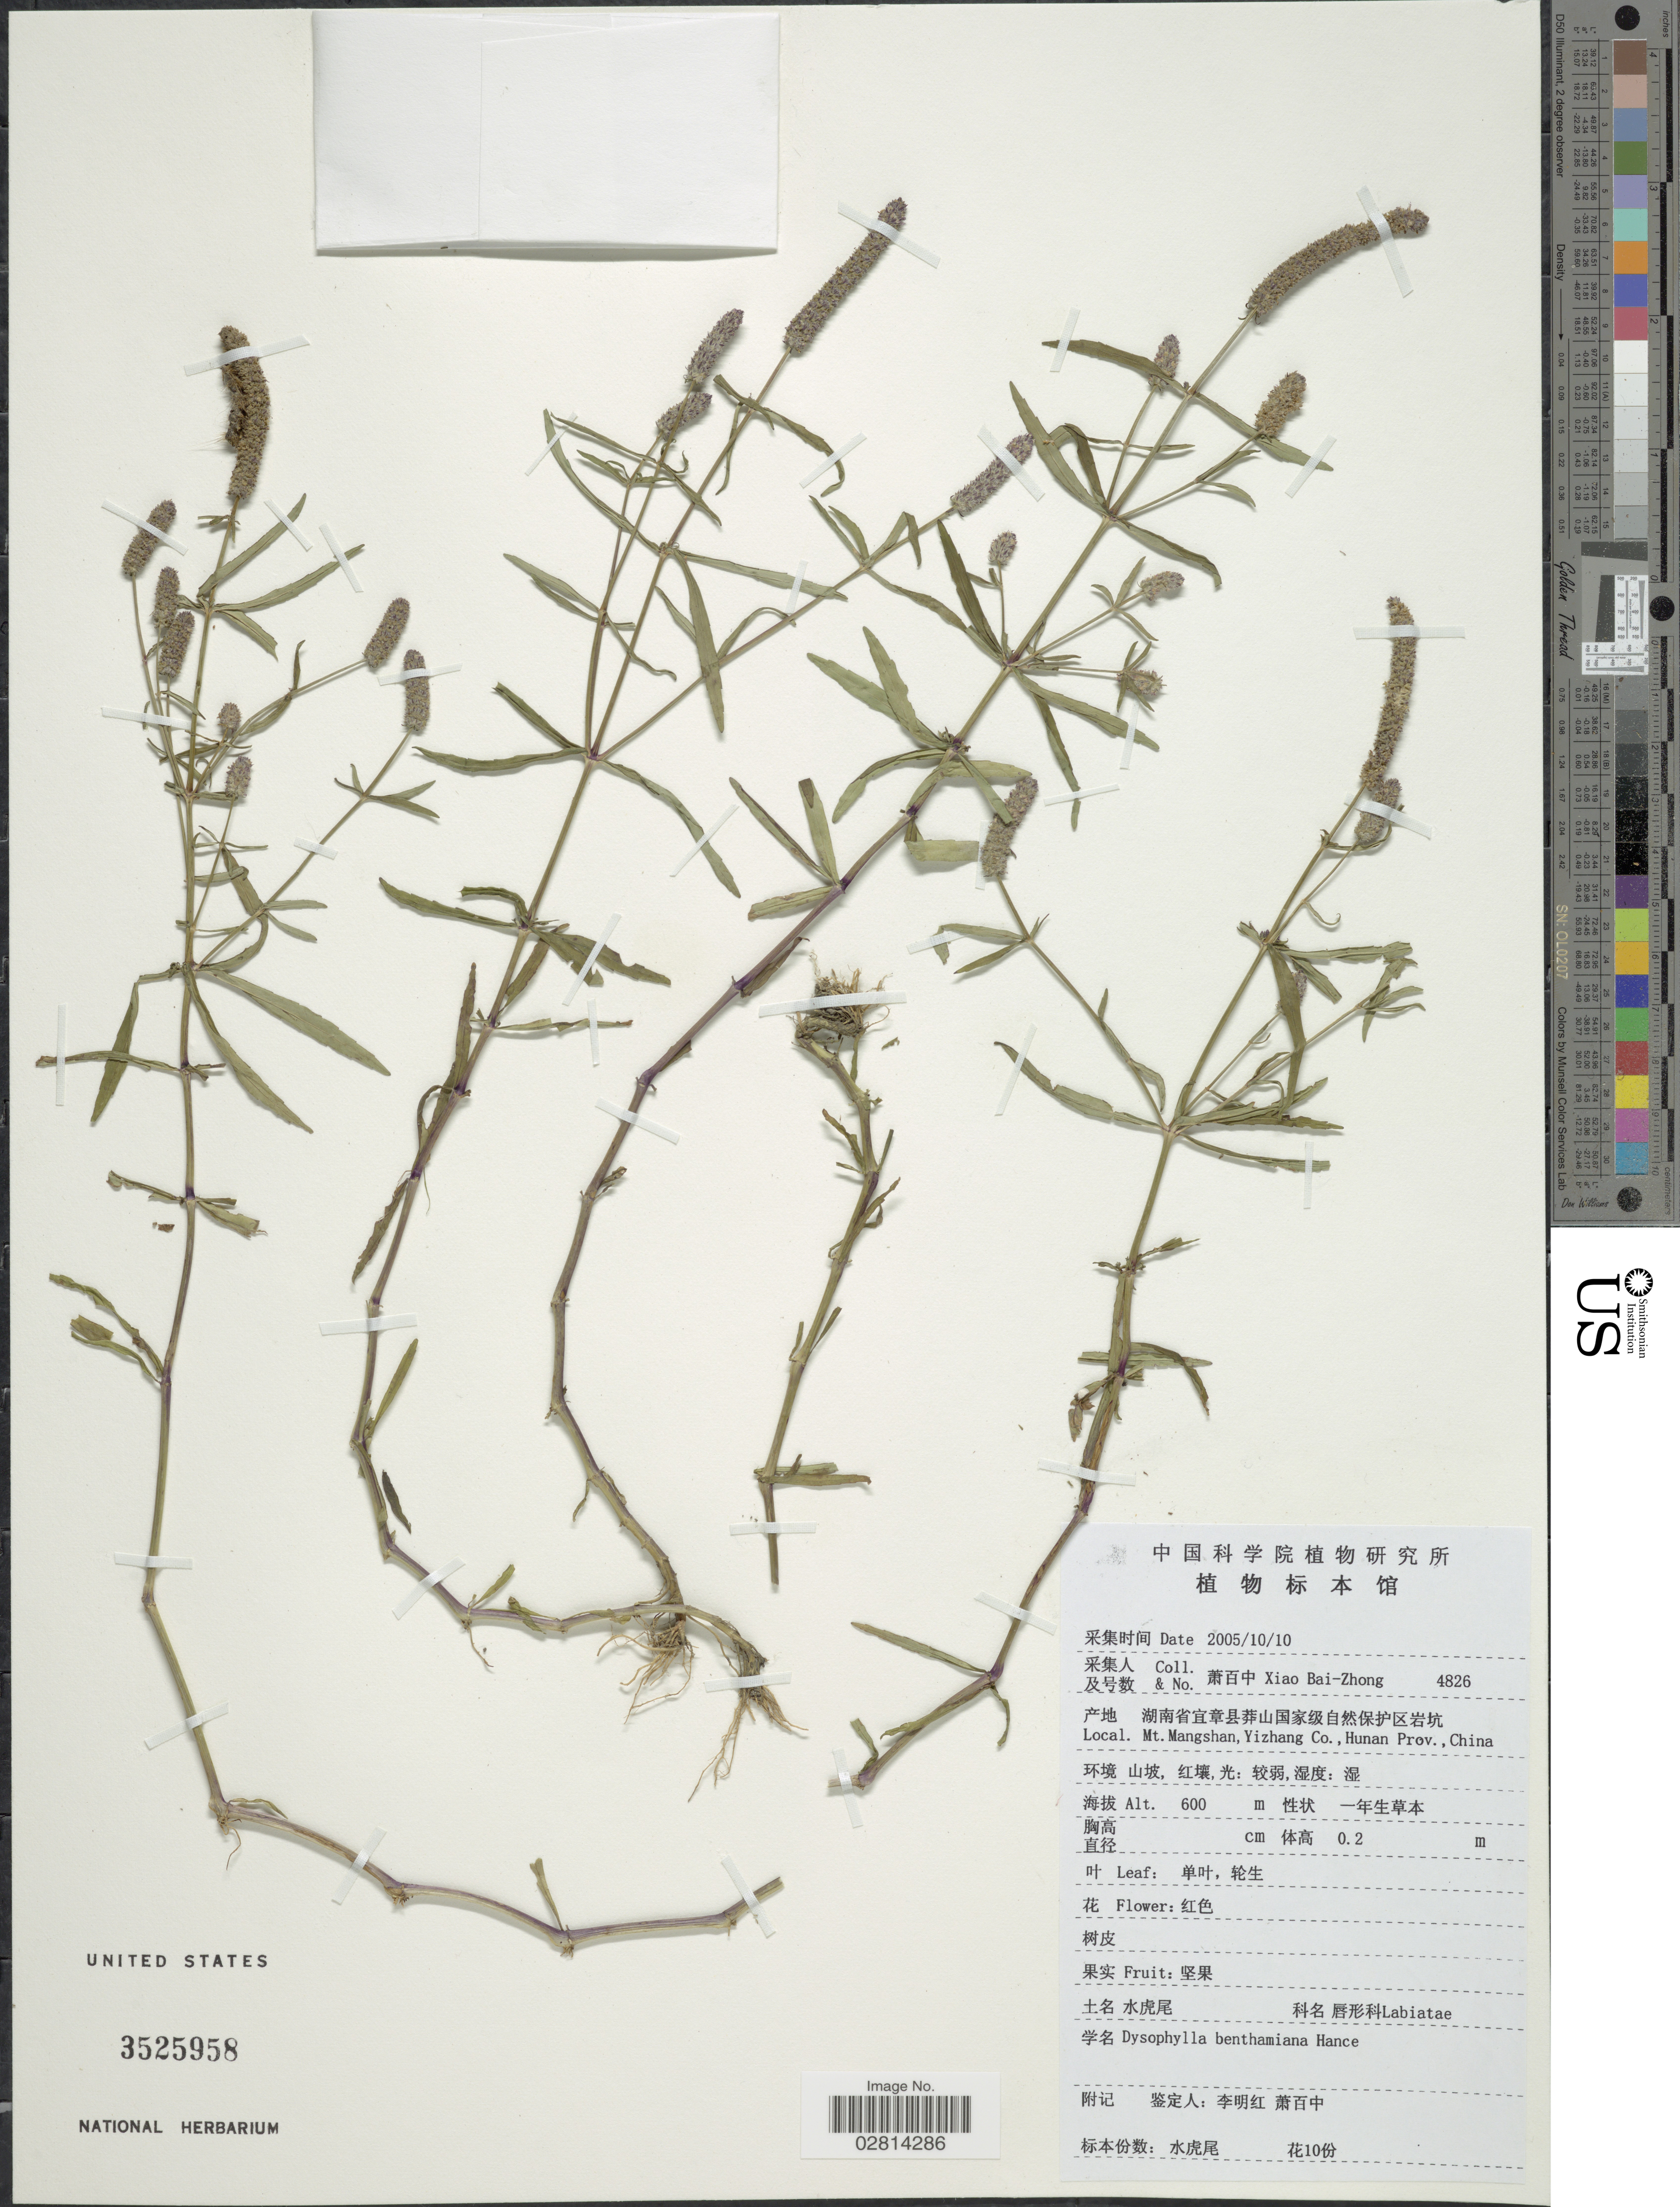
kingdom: Plantae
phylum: Tracheophyta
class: Magnoliopsida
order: Lamiales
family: Lamiaceae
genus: Pogostemon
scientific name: Pogostemon stellatus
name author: (Lour.) Kuntze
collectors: B. Z. Xiao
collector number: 4826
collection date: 2005-10-10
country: China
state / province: Hunan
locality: Mt. Mangshan, Yizhang Co.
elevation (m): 600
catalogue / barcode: US 3525958